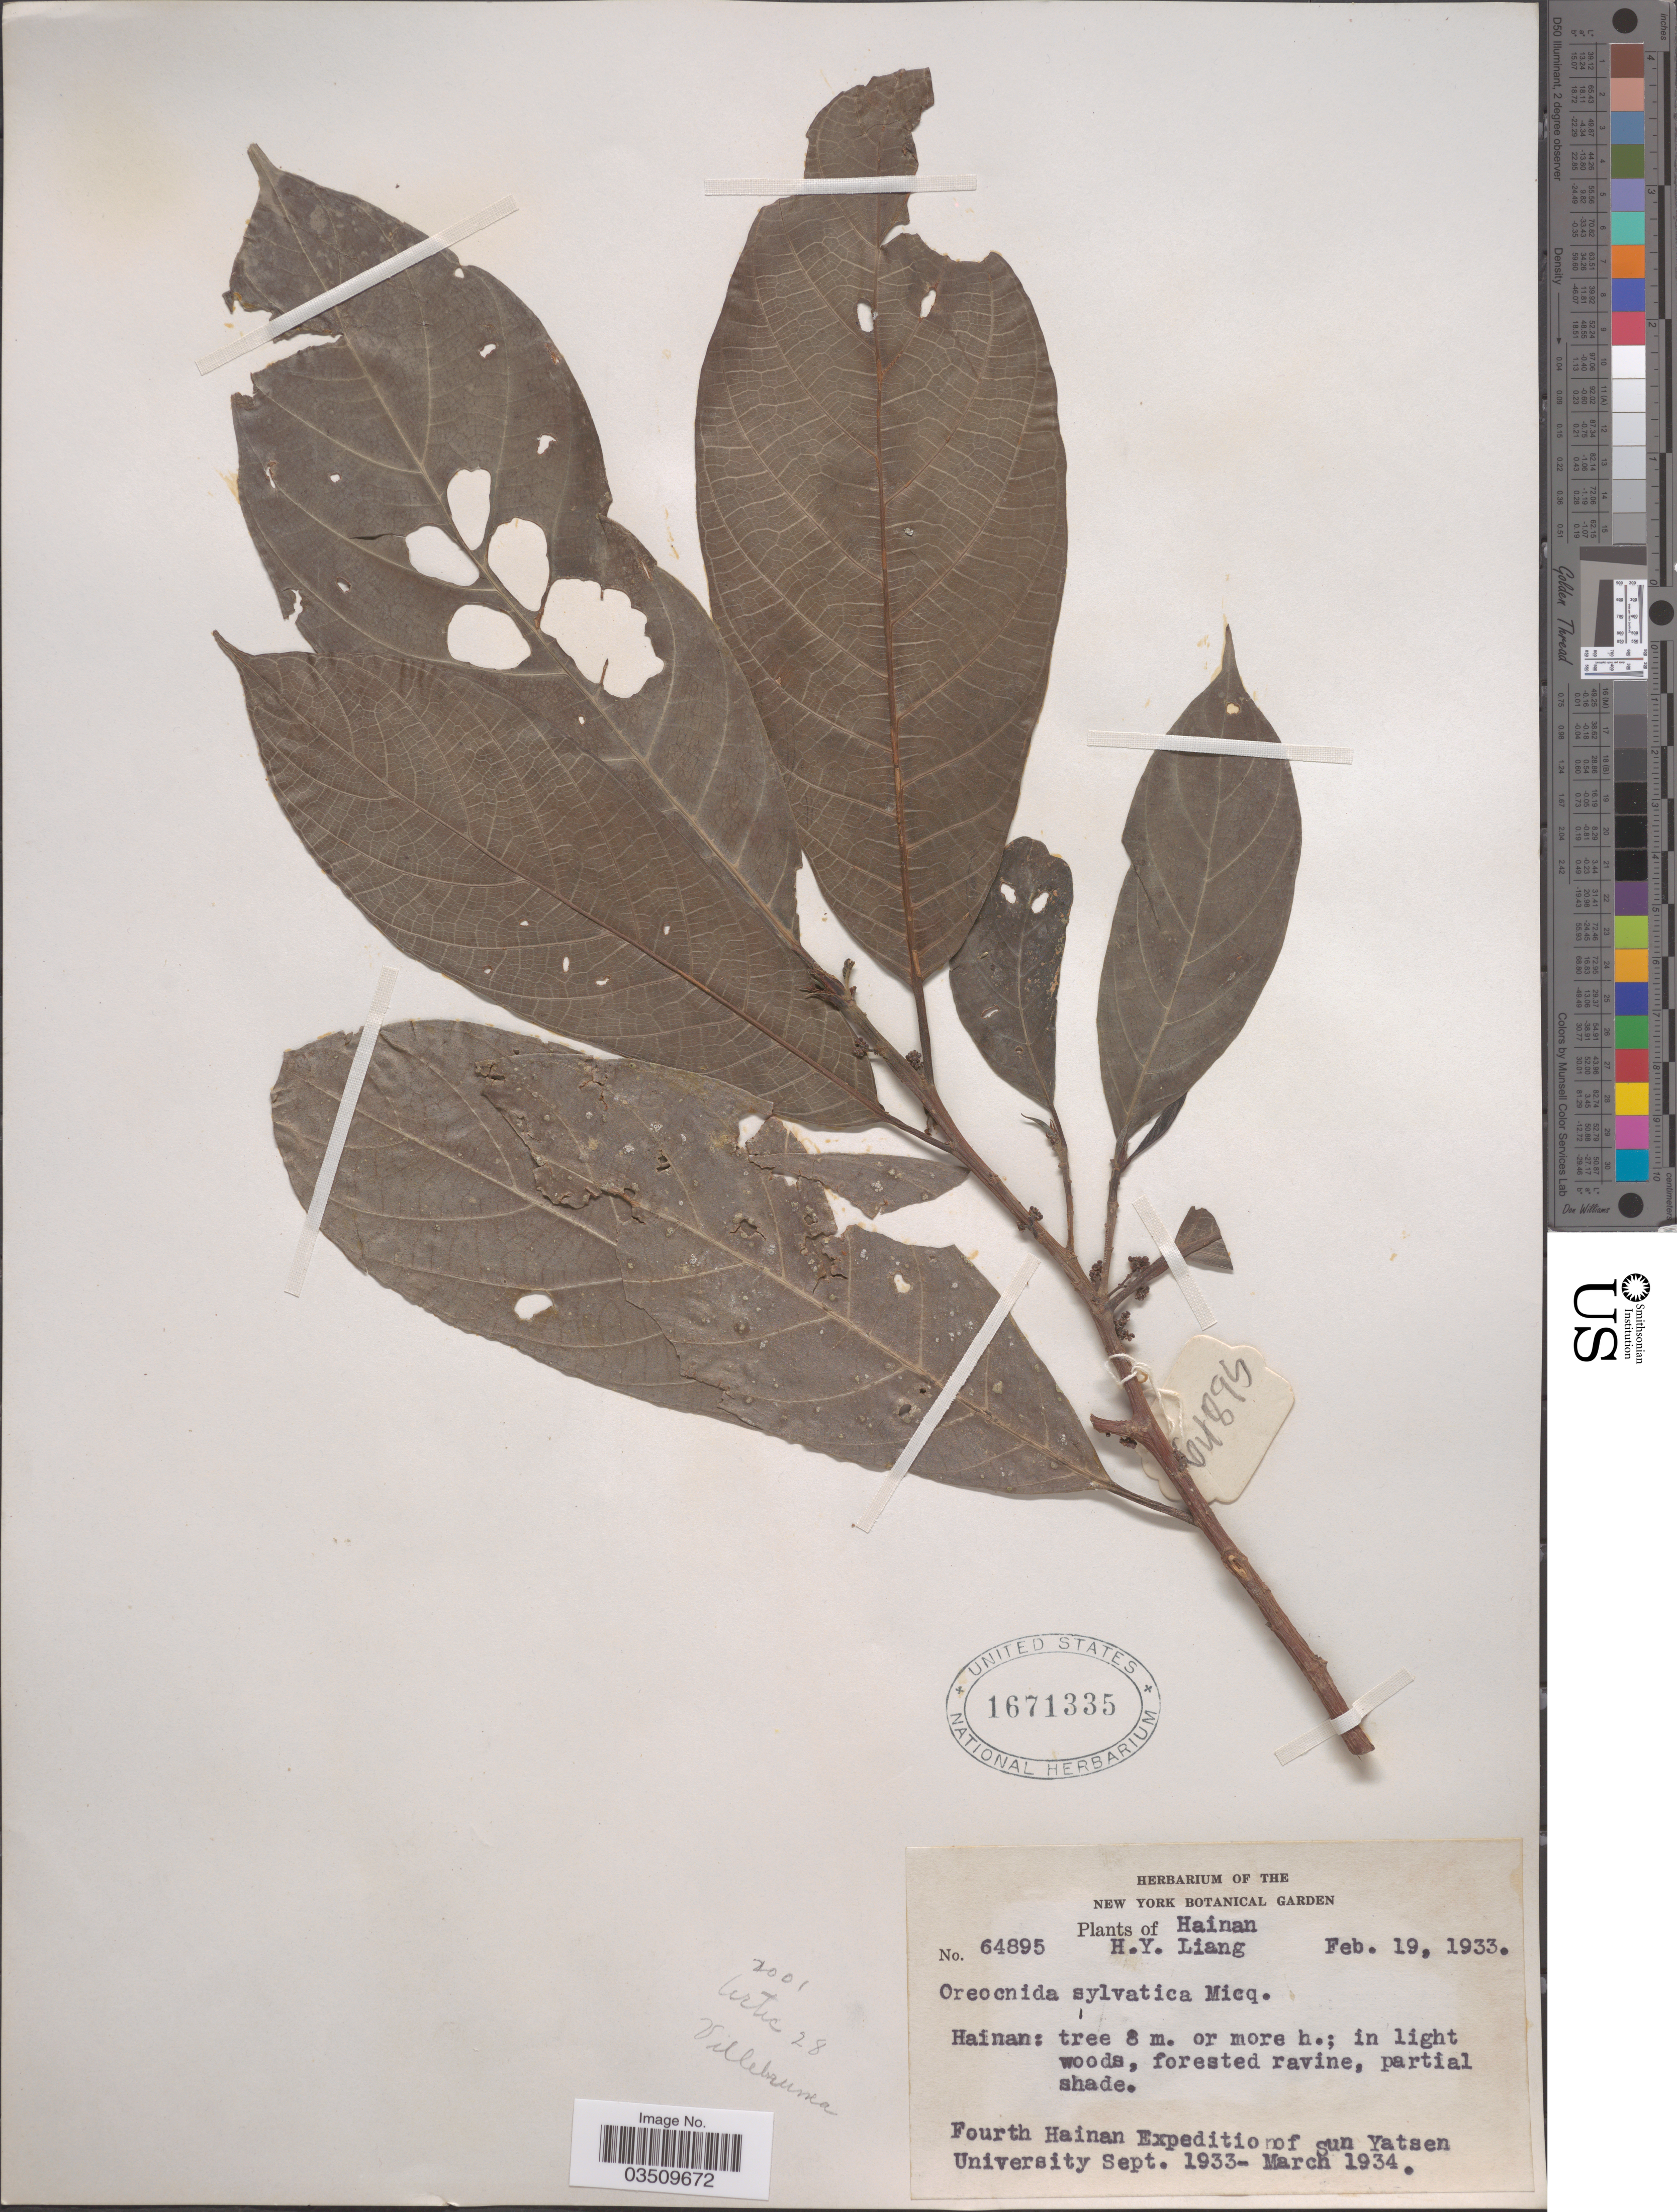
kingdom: Plantae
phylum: Tracheophyta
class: Magnoliopsida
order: Rosales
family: Urticaceae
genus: Oreocnide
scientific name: Oreocnide rubescens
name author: (Blume) Miq.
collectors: H. Y. Liang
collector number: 64895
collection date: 1933-02-19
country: China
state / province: Hainan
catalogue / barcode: US 1671335